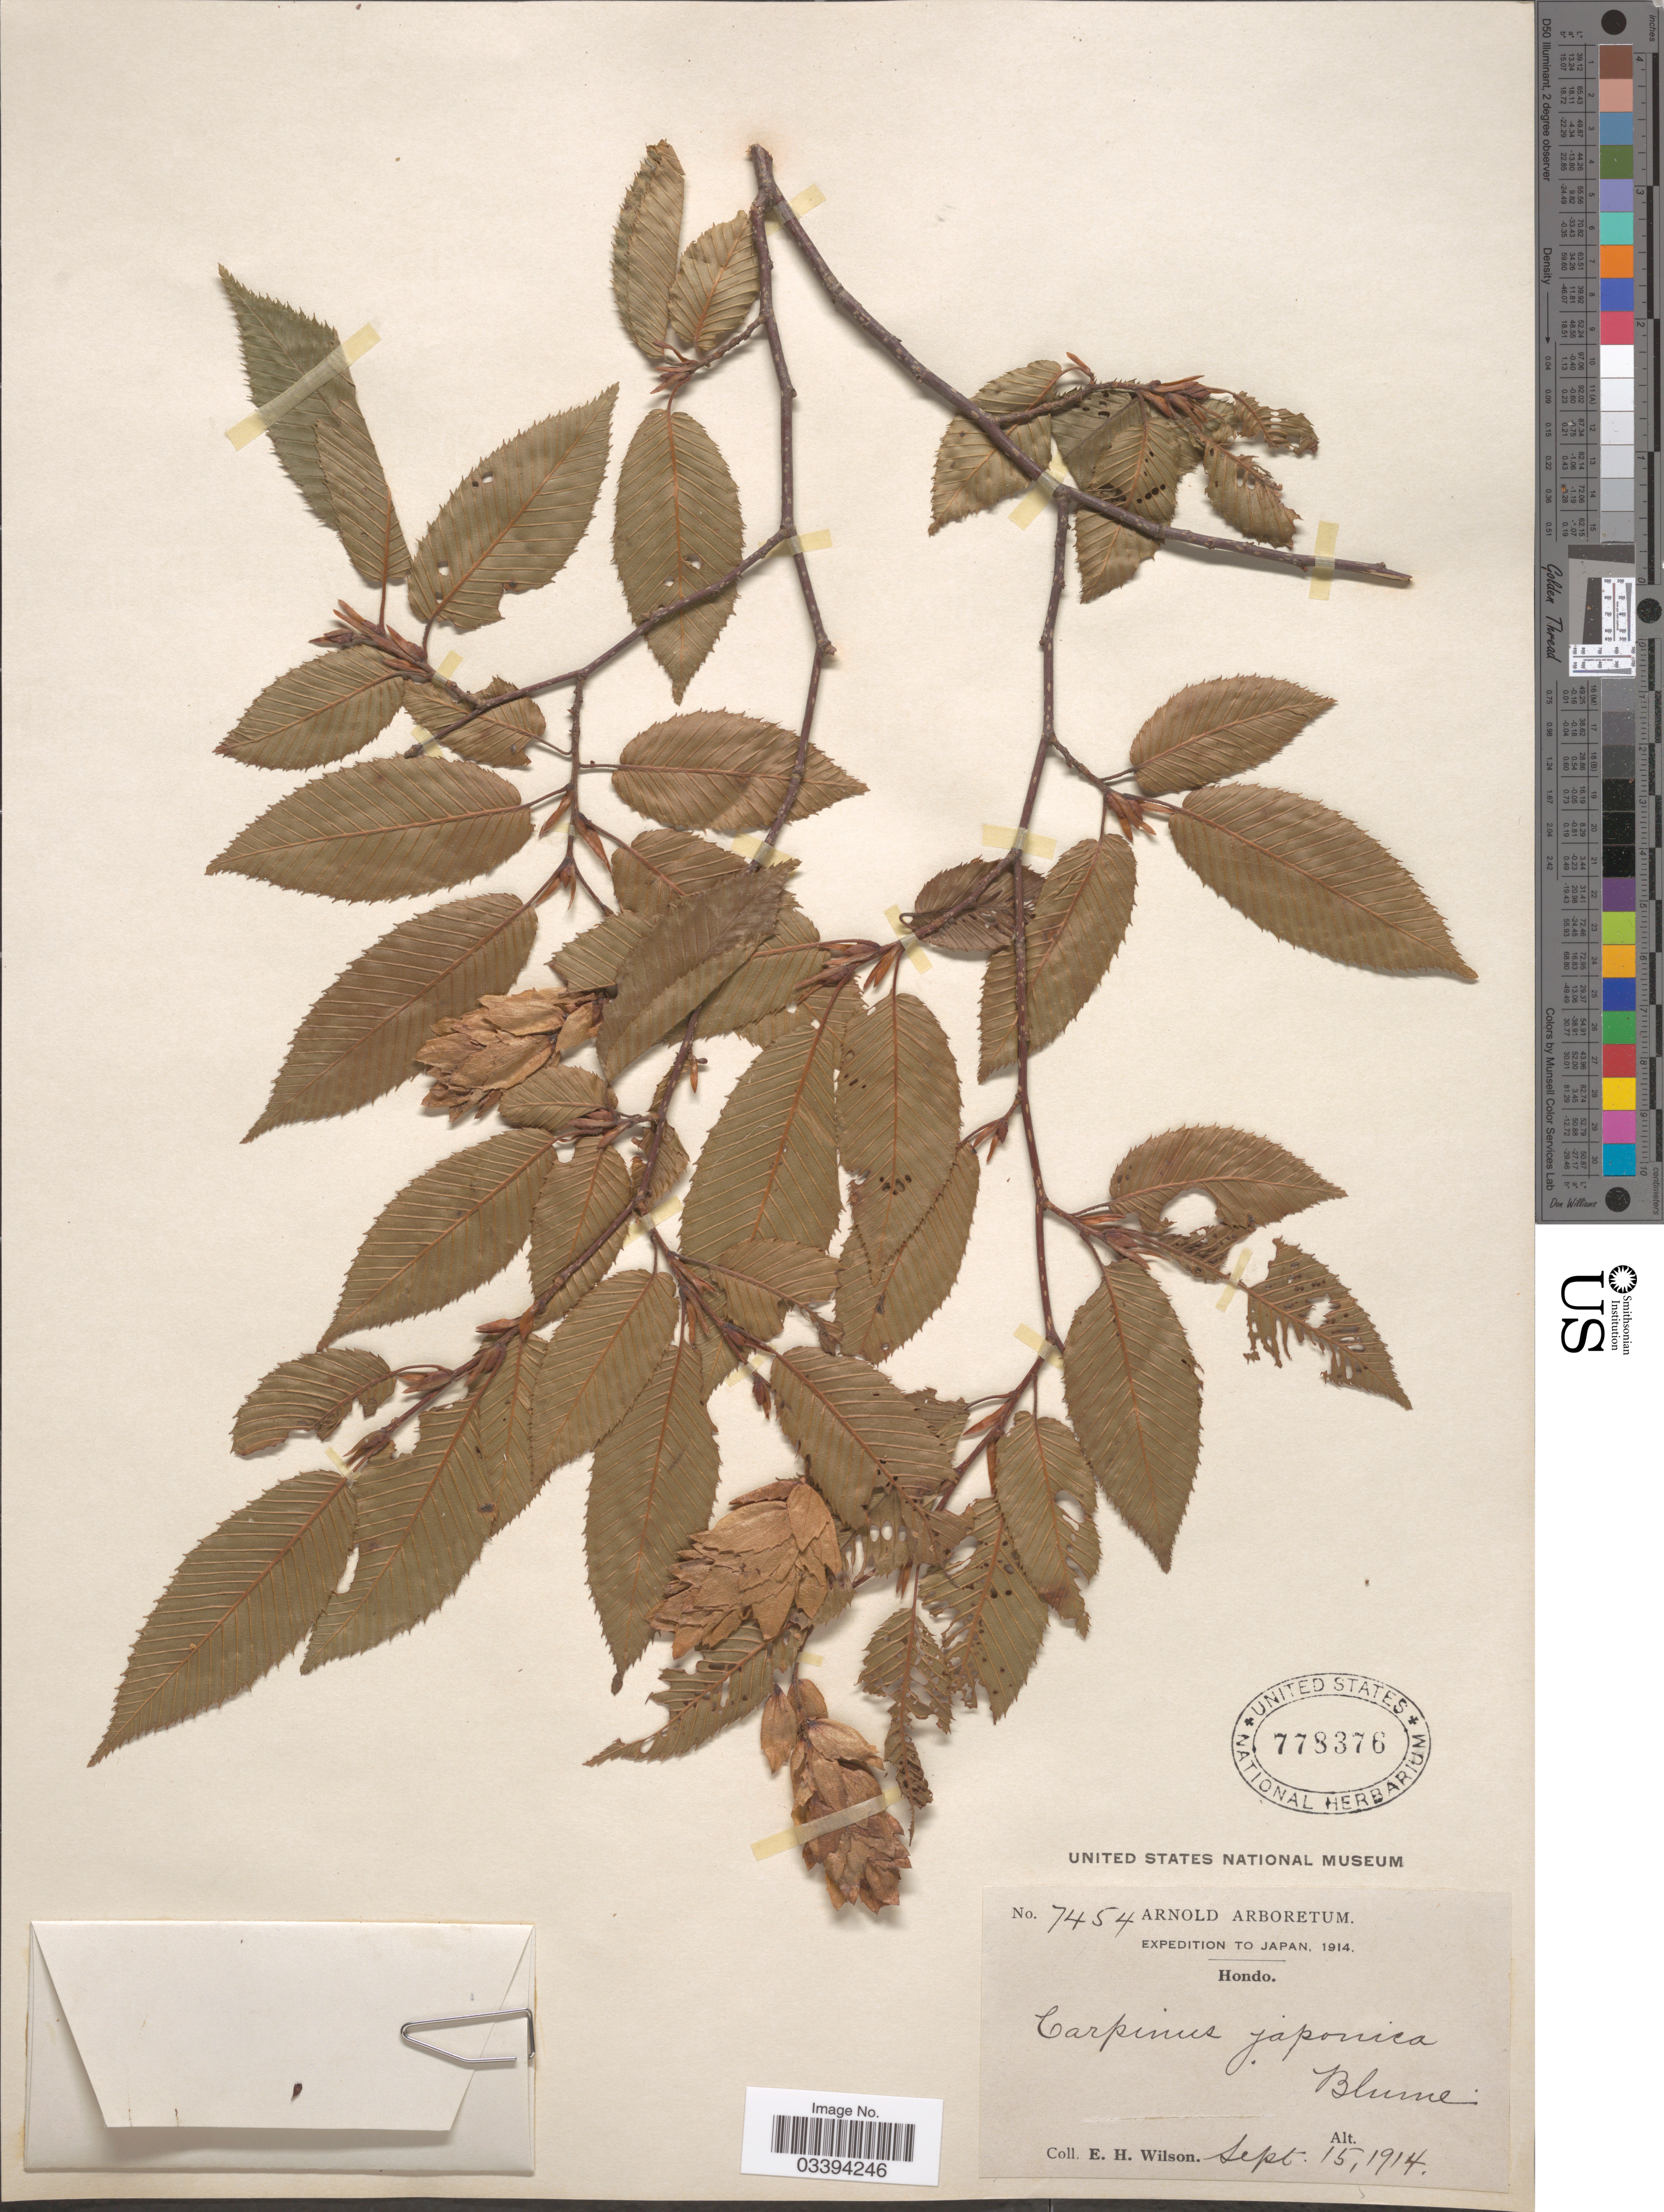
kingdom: Plantae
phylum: Tracheophyta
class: Magnoliopsida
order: Fagales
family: Betulaceae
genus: Carpinus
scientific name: Carpinus japonica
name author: Blume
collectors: E. Wilson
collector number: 7454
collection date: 1914-09-15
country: Japan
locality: Hondo.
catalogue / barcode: US 778376